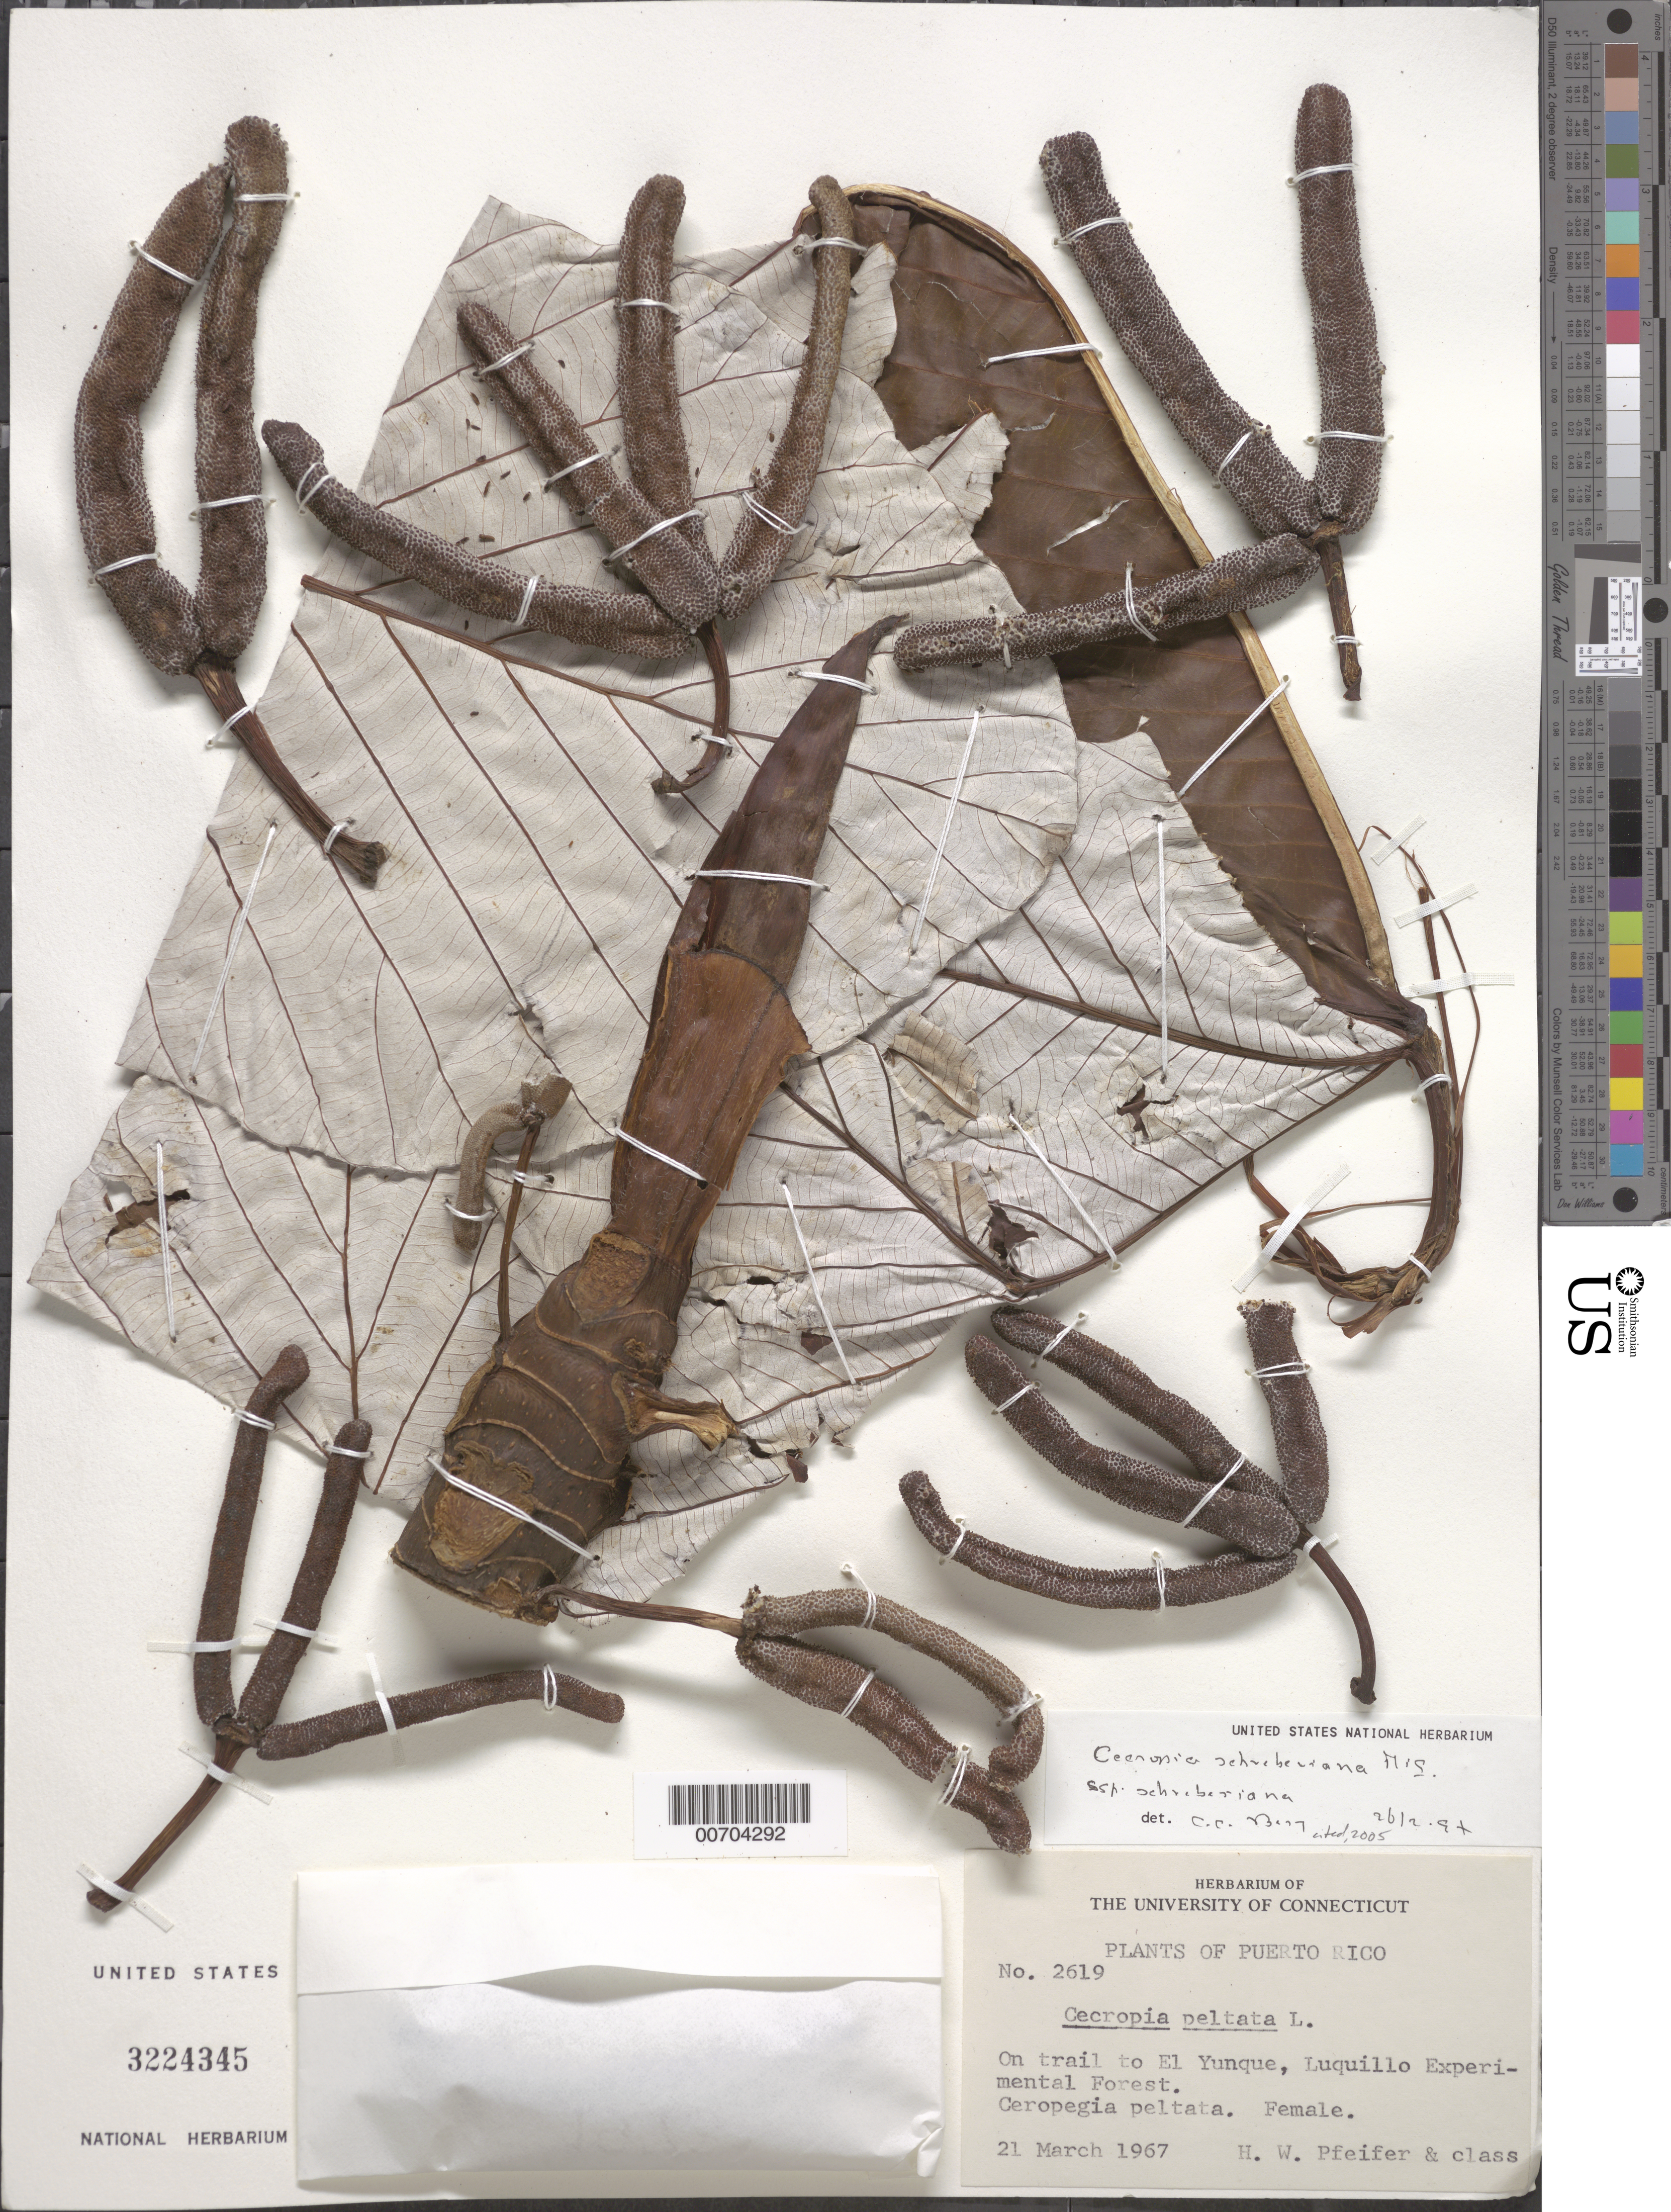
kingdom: Plantae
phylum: Tracheophyta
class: Magnoliopsida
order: Rosales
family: Urticaceae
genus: Cecropia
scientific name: Cecropia schreberiana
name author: Miq.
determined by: Berg, C. C.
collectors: H. W. Pfeifer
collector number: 2619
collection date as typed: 21 Mar 1967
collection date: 1967-03-21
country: Puerto Rico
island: Greater Antilles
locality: El Yunque, trail to; Luquillo Exp. Forest.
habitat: Forest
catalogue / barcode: US 3224345